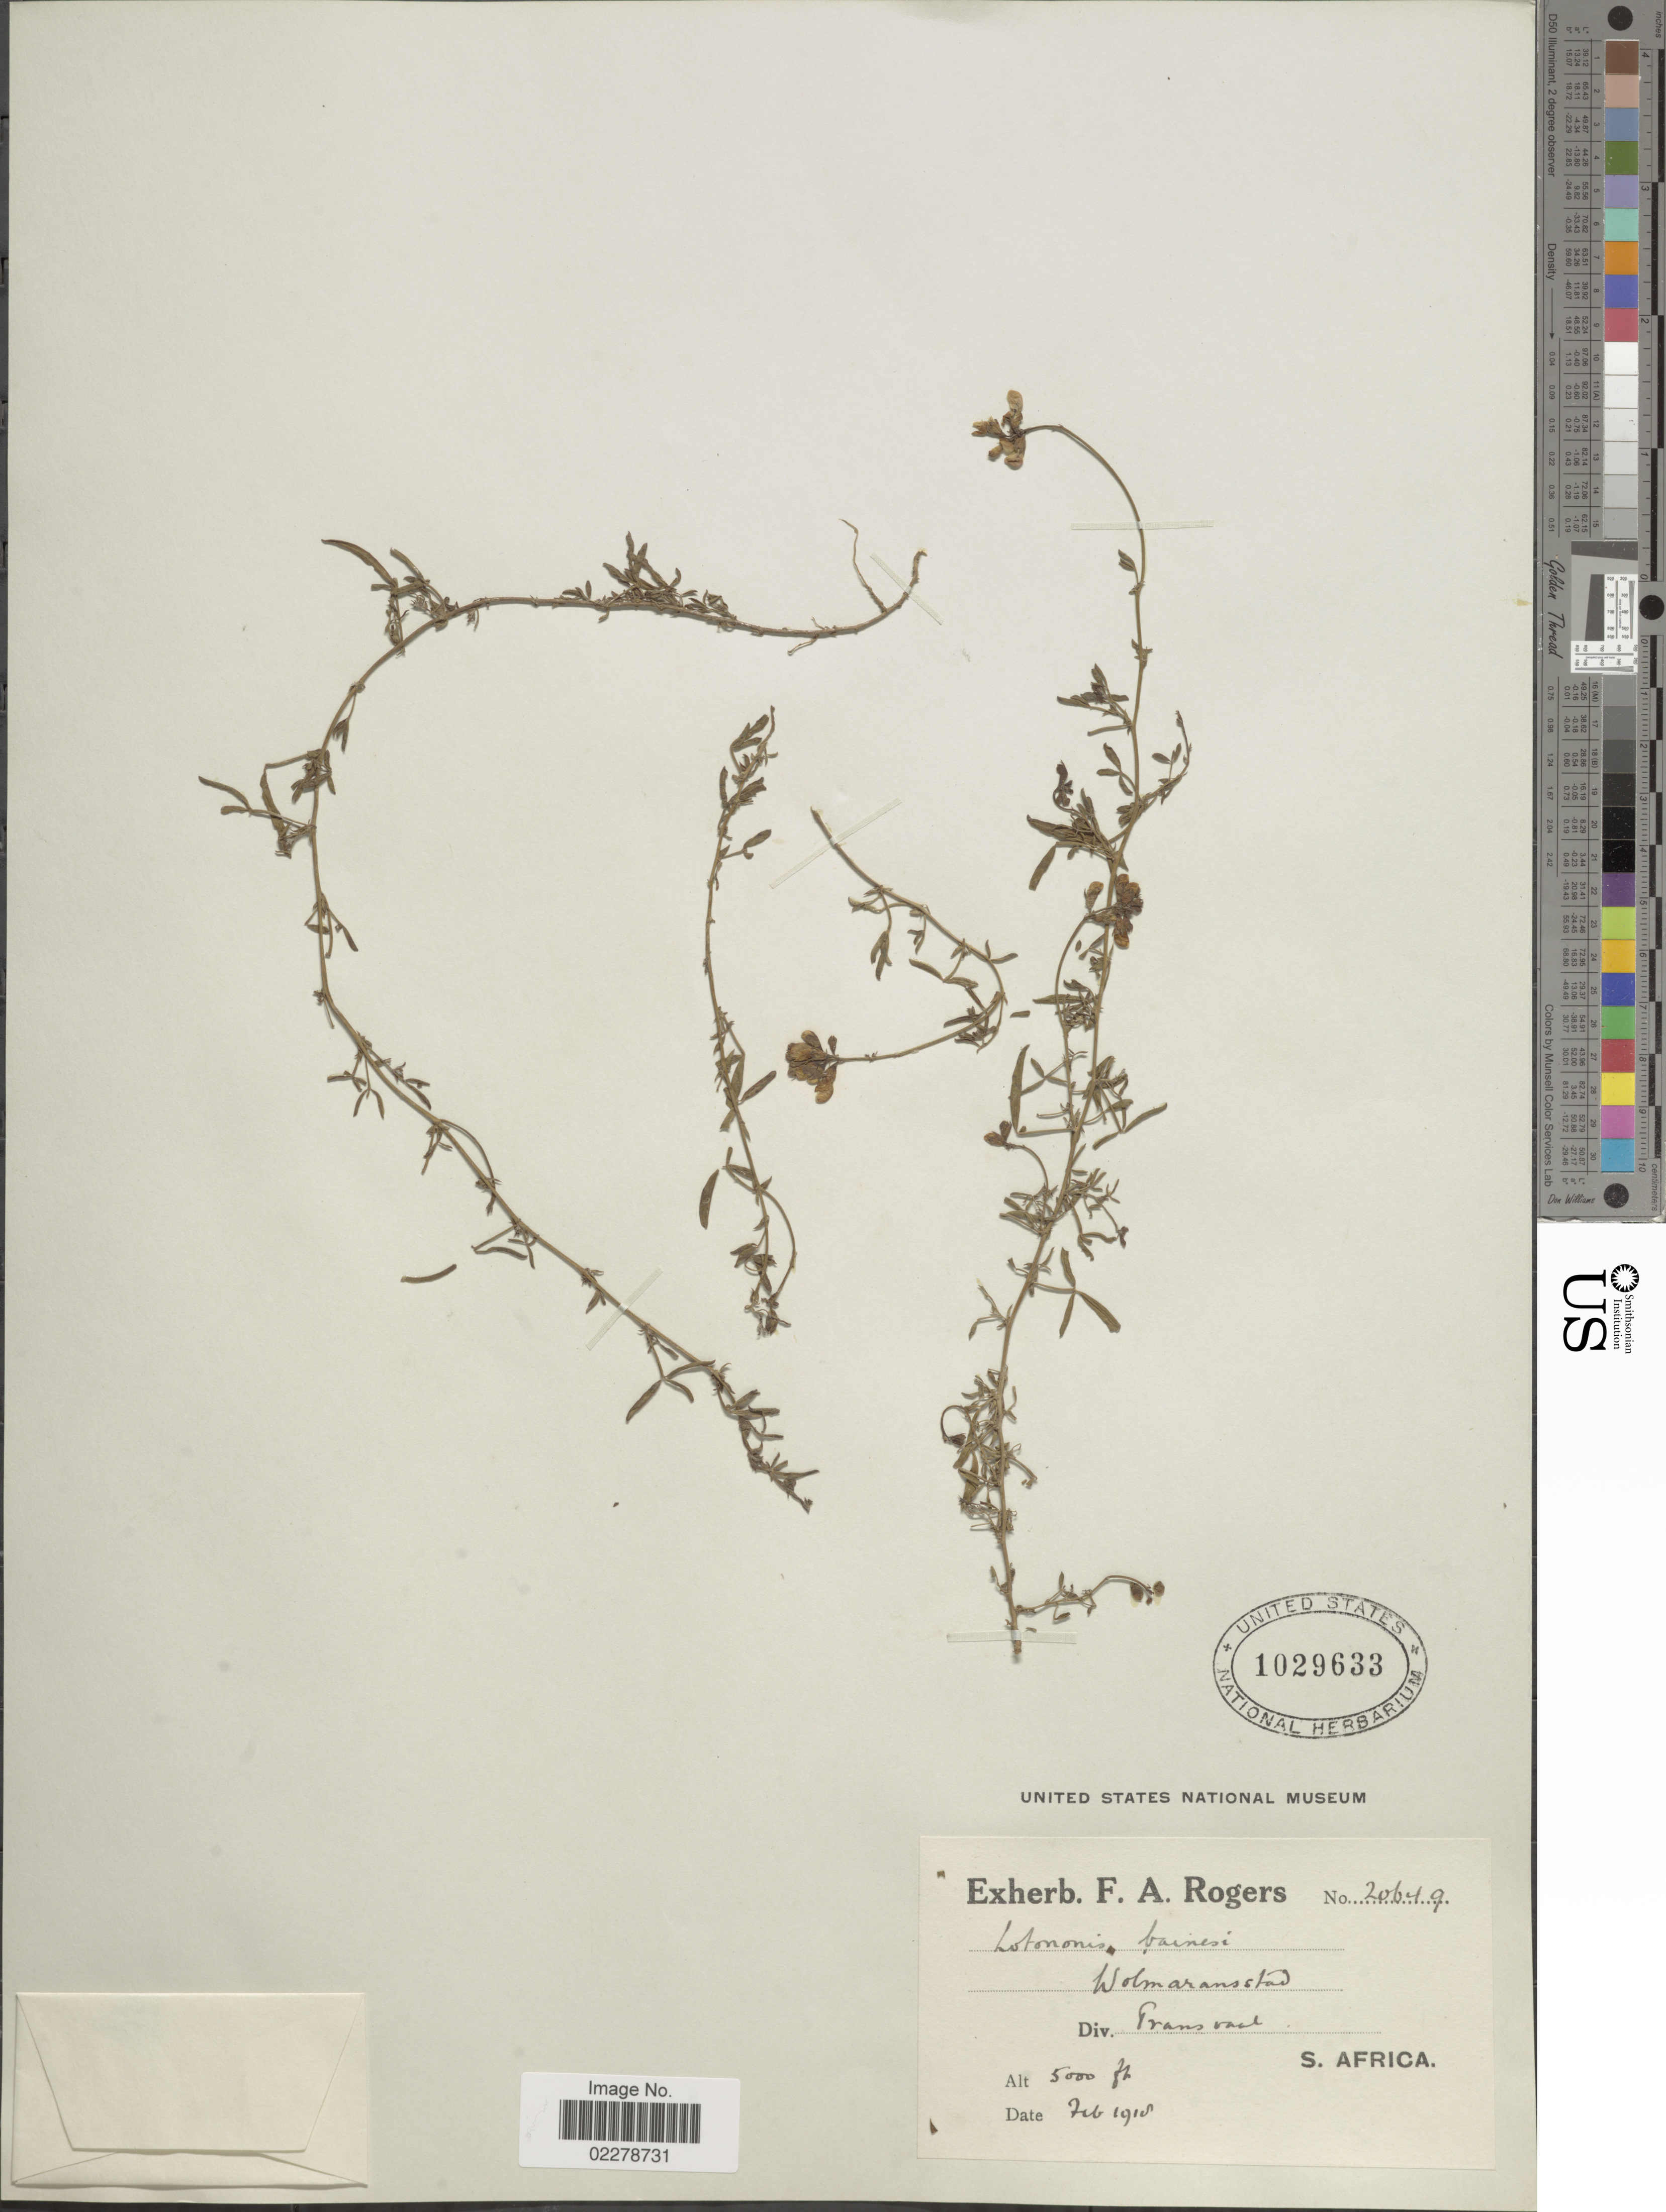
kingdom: Plantae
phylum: Tracheophyta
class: Magnoliopsida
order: Fabales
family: Fabaceae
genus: Lotononis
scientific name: Lotononis bainesii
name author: Baker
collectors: ex herb. F. A. Rogers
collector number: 20649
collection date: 1918-02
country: South Africa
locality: Wolmaranstad. Transvaal. S. Africa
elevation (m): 1524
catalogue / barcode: US 1029633